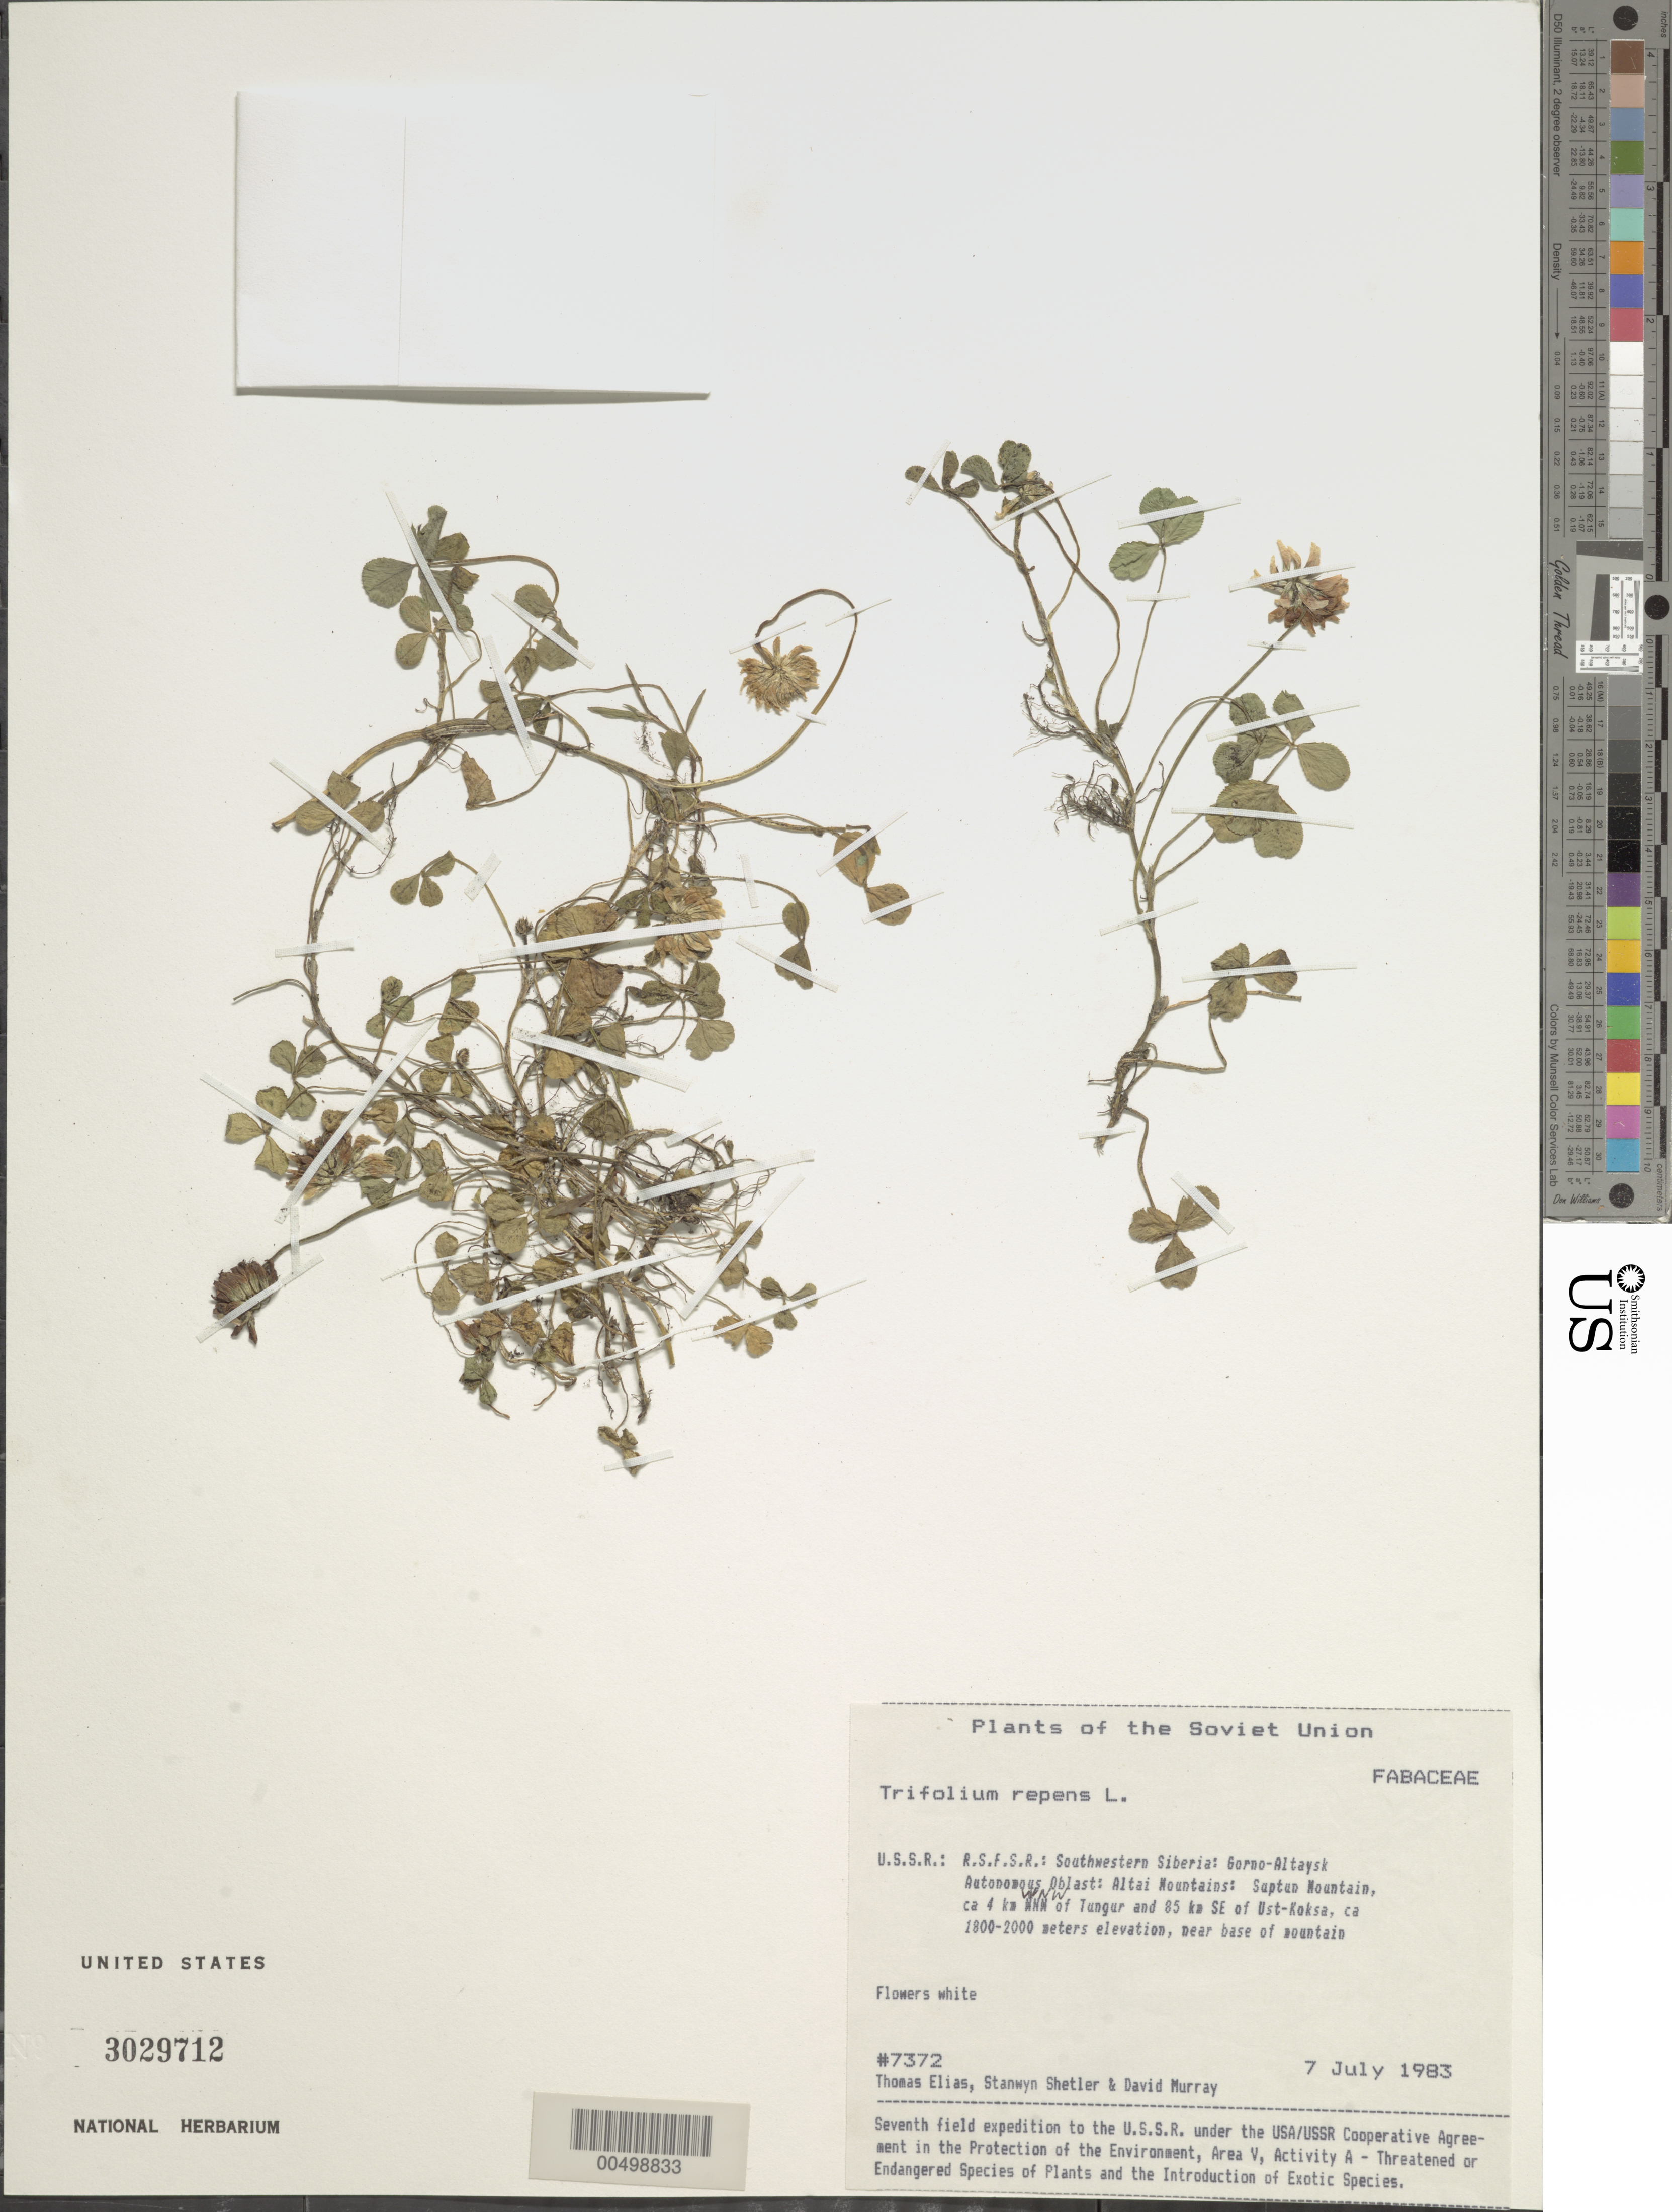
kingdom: Plantae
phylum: Tracheophyta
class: Magnoliopsida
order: Fabales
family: Fabaceae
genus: Trifolium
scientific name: Trifolium repens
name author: L.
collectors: T. Elias, S. Shetler & D. F. Murray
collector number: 7372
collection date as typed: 07 Jul 1983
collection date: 1983-07-07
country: Russian Federation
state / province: Altai Republic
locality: Altai Mountains, Suptun Mountain, ca. 4 km WNW of Tungur and 85 km SE of Ust-Koksa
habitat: near base of mountain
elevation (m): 1800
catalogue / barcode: US 3029712